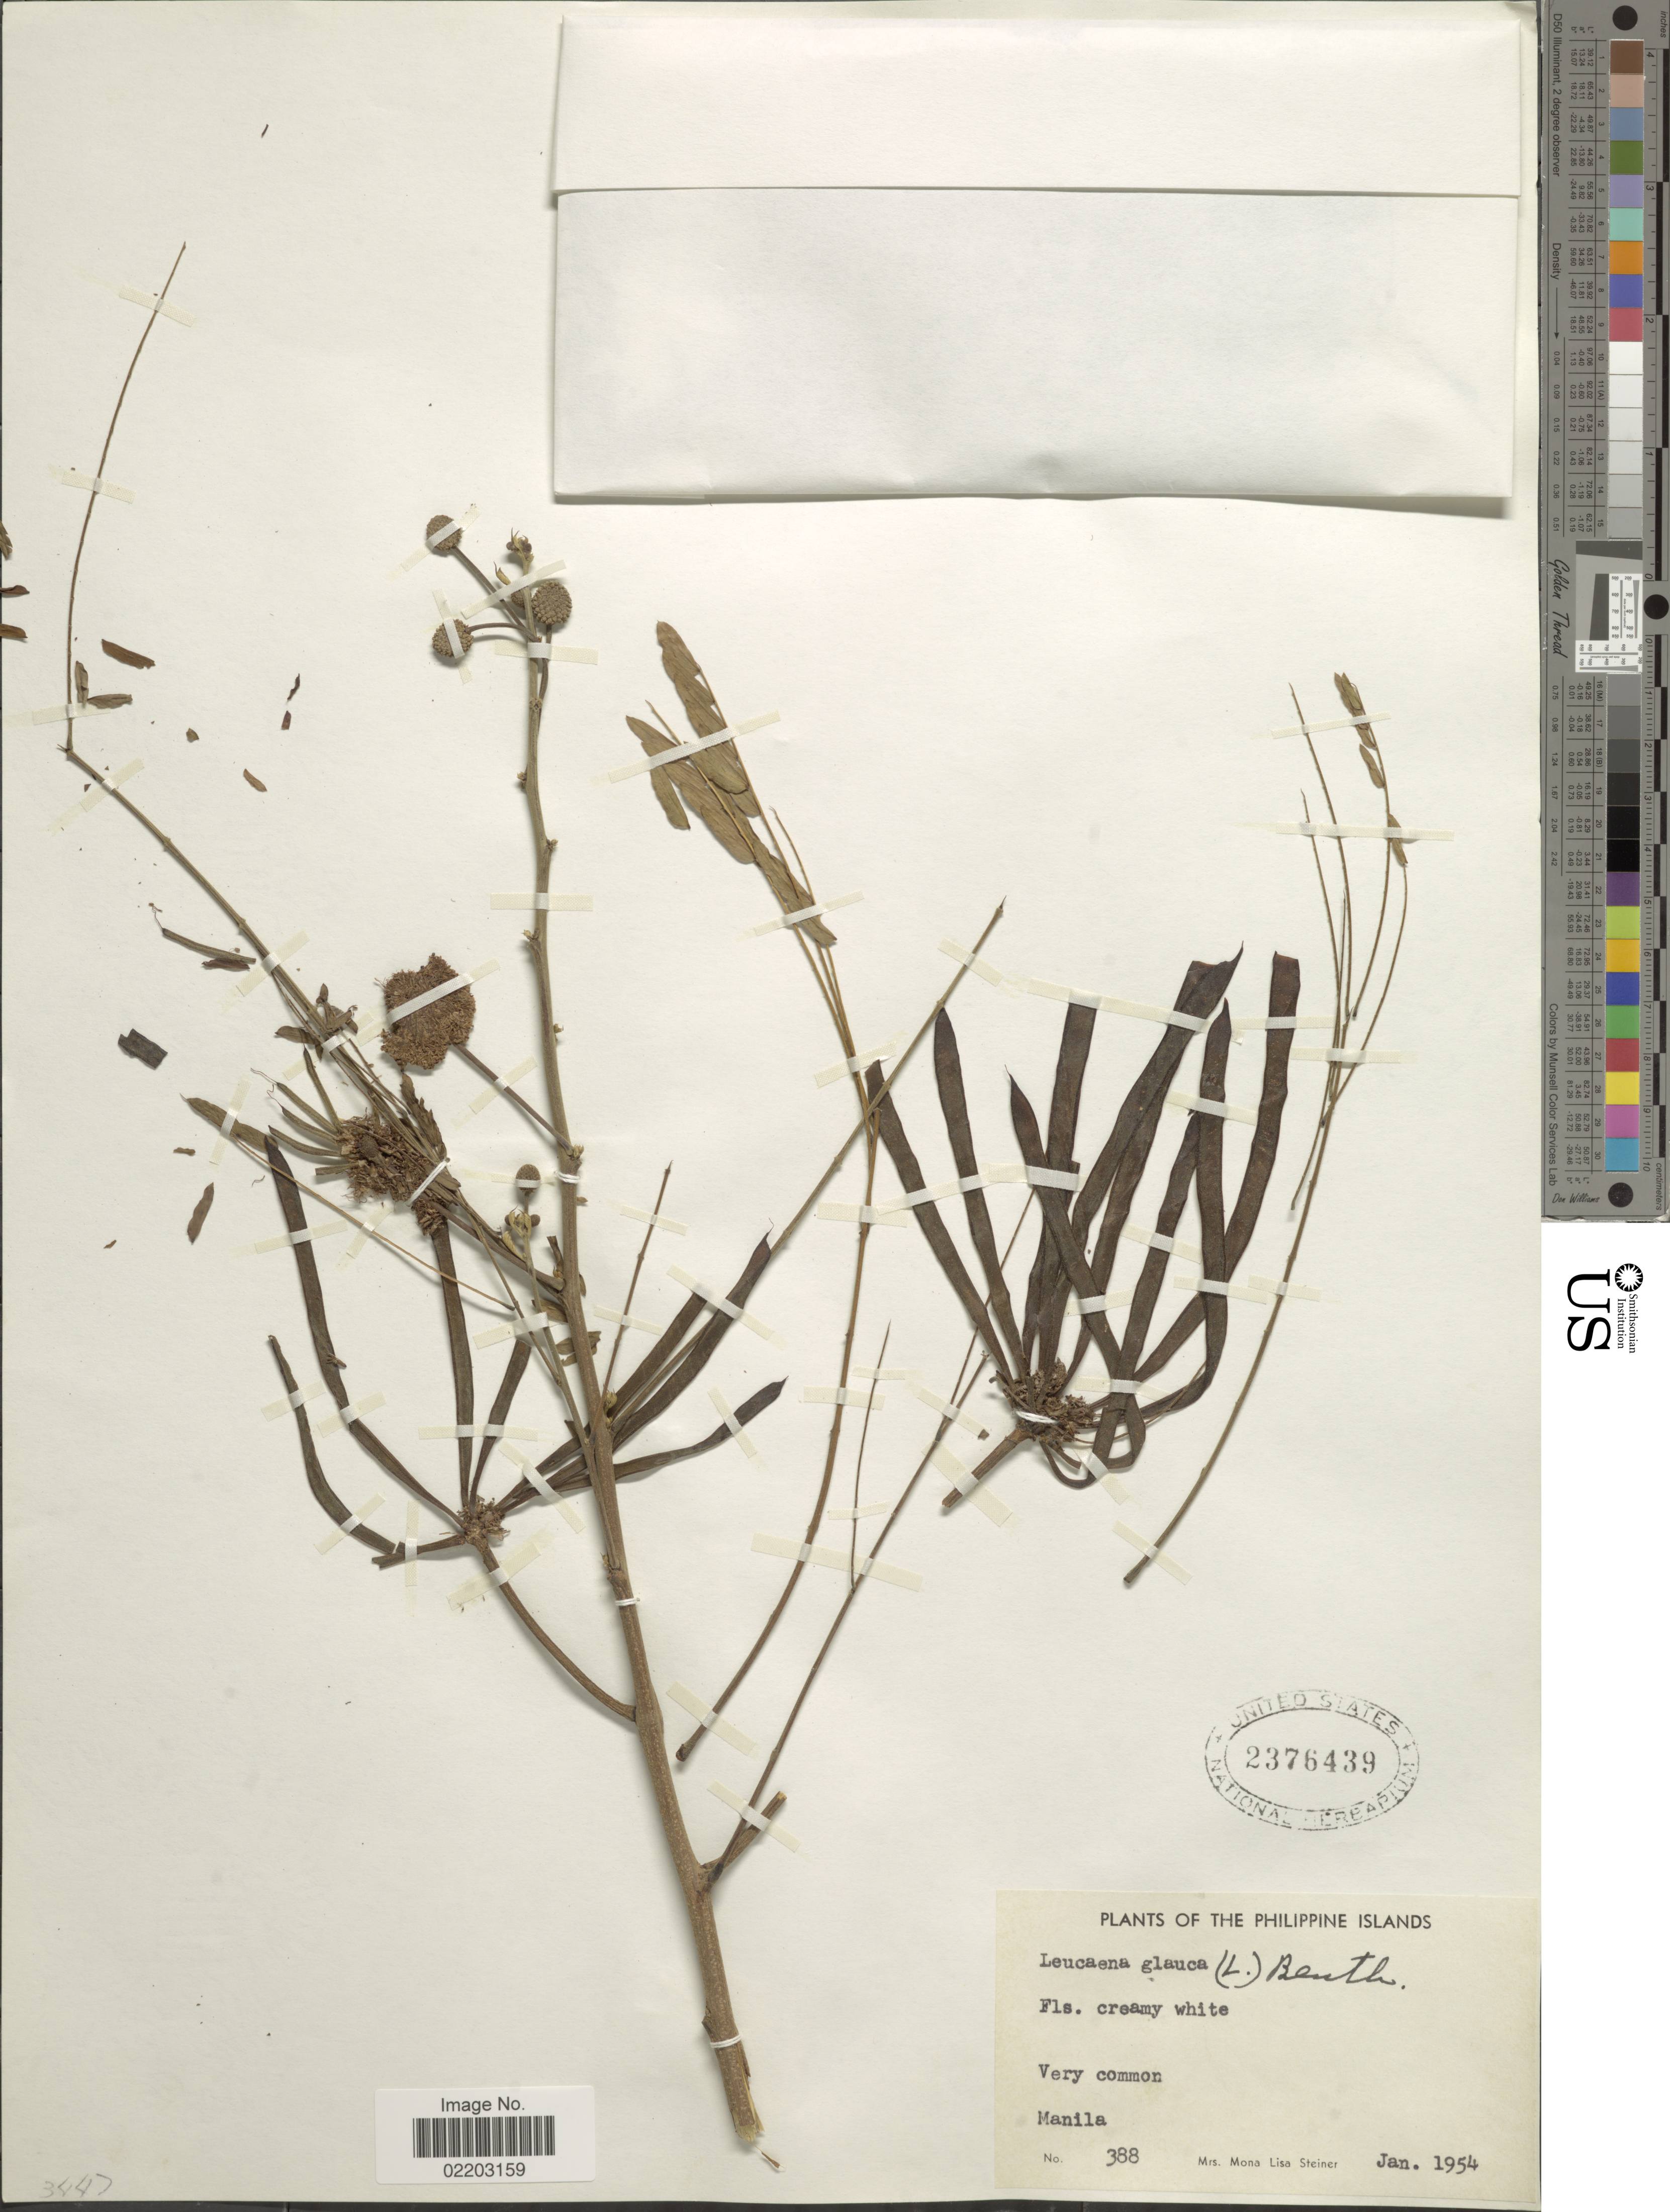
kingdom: Plantae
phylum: Tracheophyta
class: Magnoliopsida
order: Fabales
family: Fabaceae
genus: Leucaena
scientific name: Leucaena glauca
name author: (L.) Benth.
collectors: M. Steiner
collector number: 388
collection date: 1954-01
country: Philippines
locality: The Philippine Islands, Very common, Manila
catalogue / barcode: US 2376439